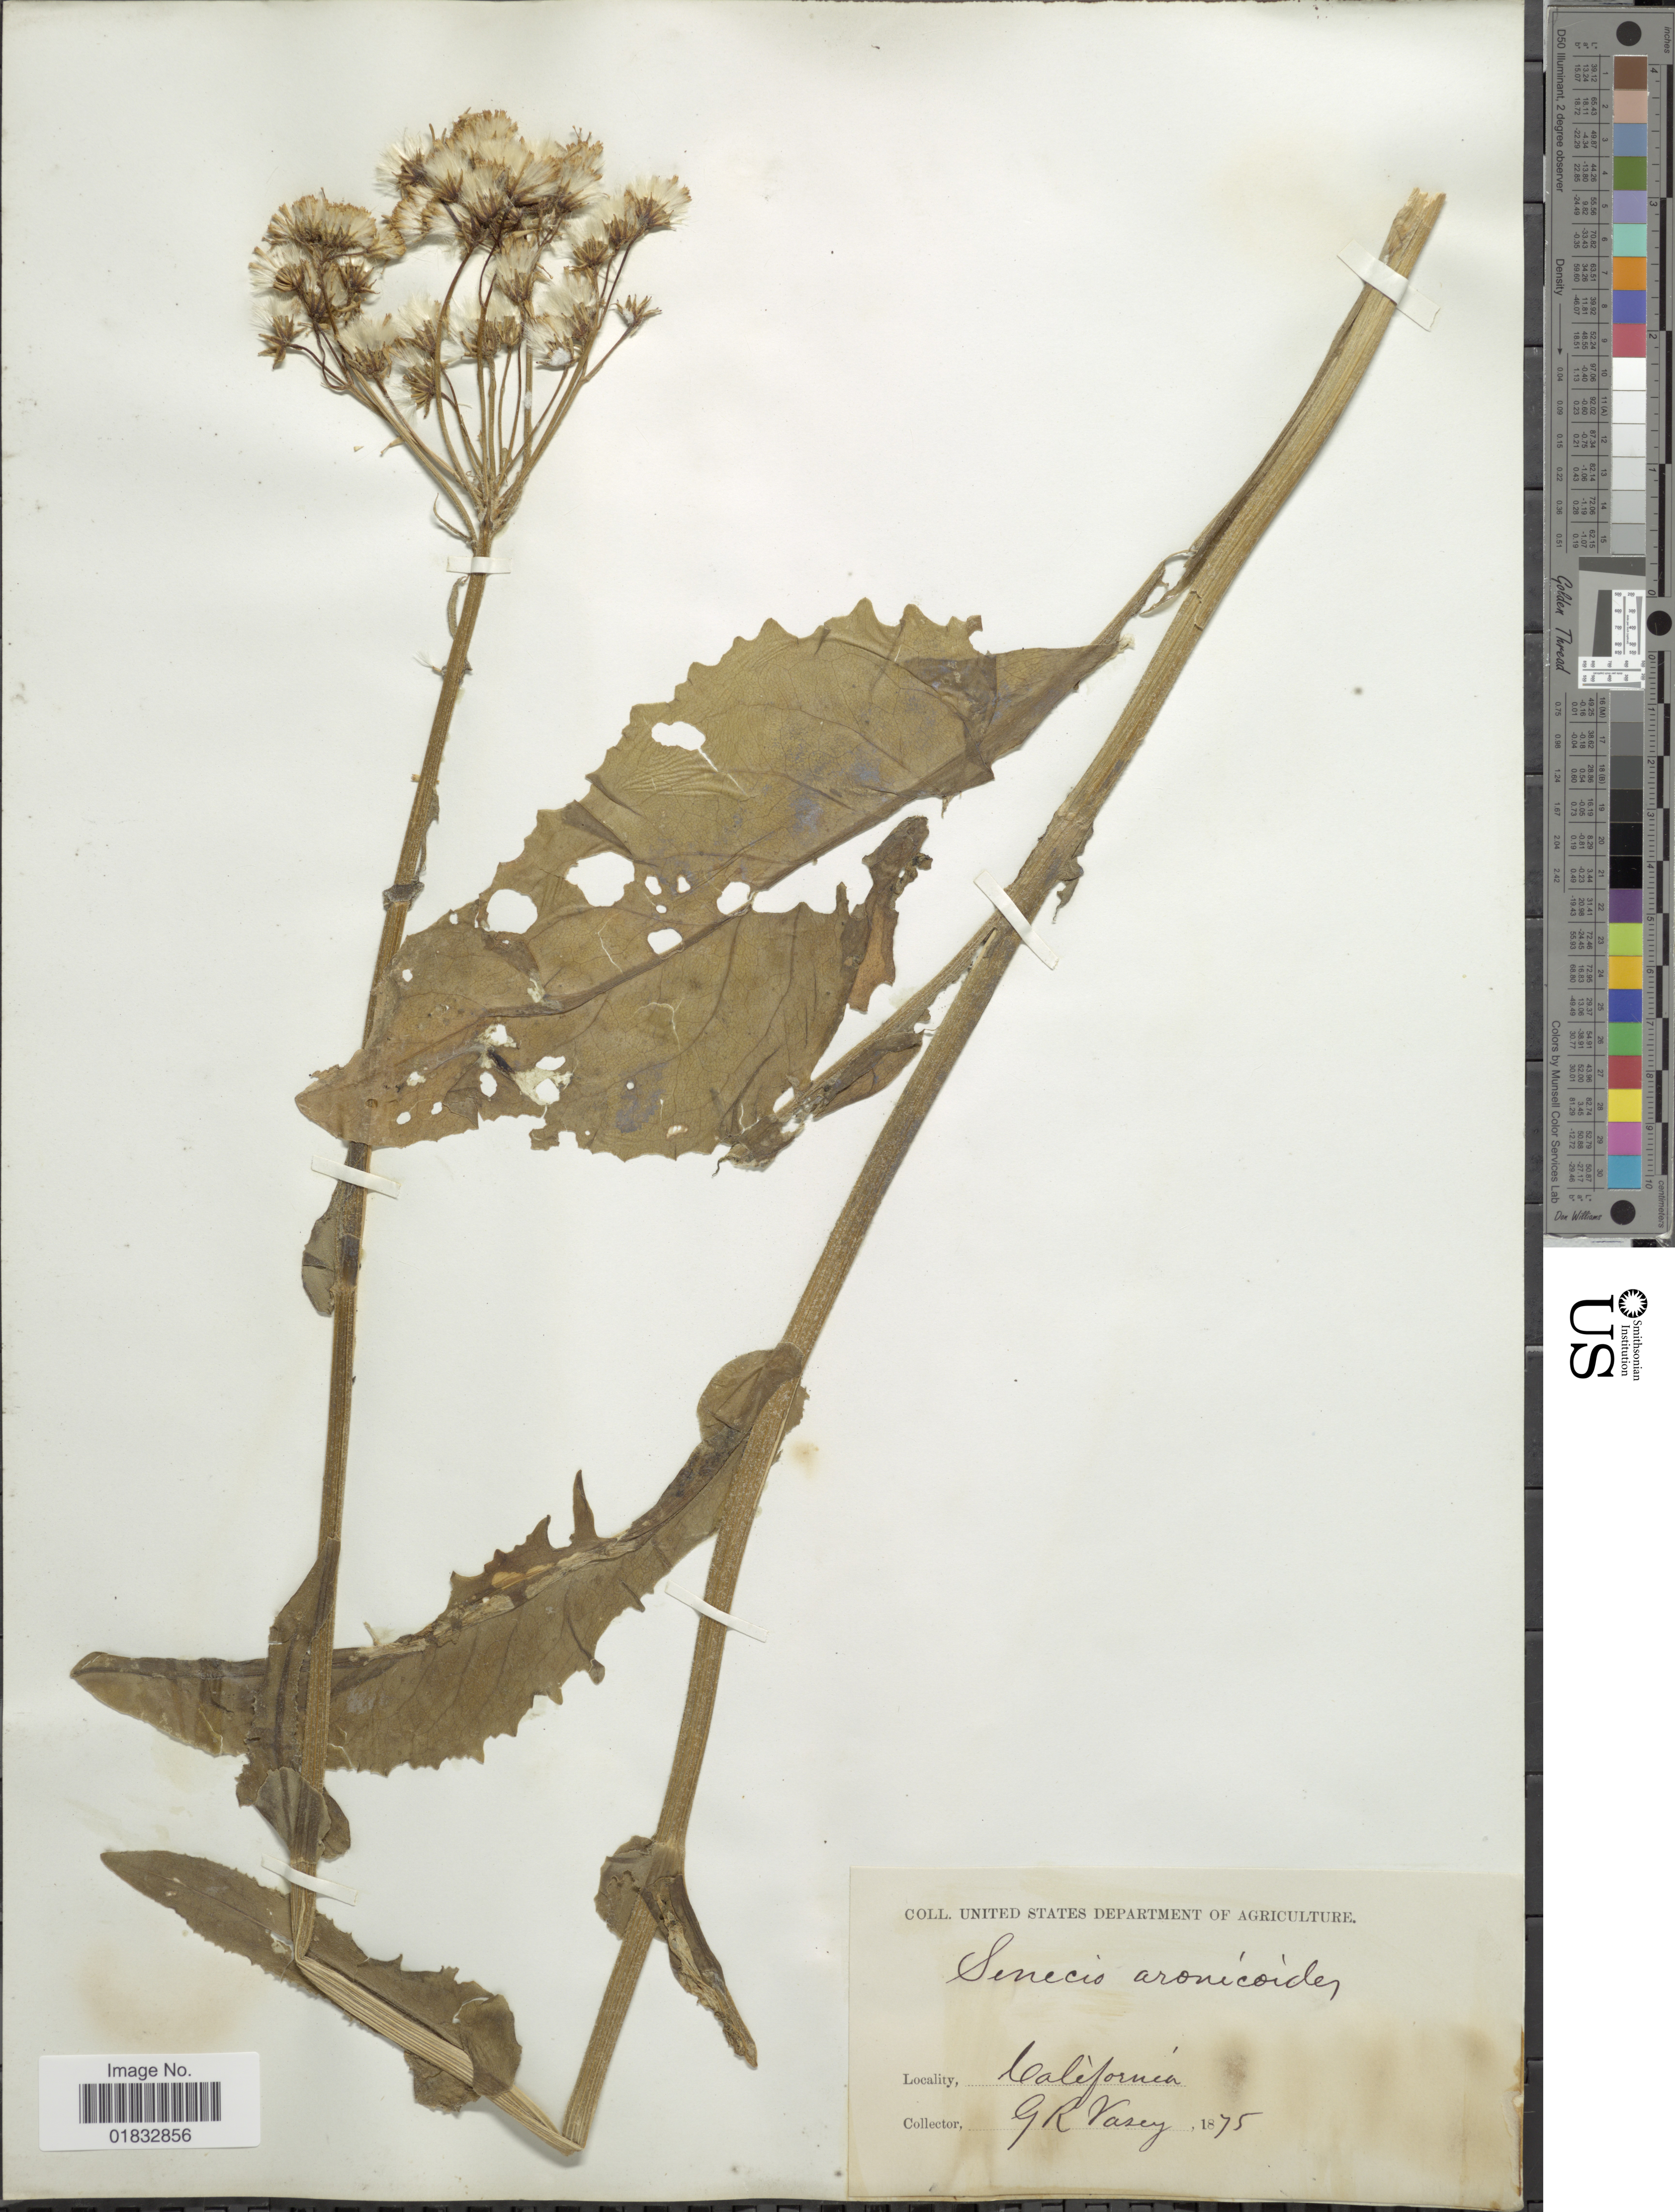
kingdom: Plantae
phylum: Tracheophyta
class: Magnoliopsida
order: Asterales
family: Asteraceae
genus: Senecio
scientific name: Senecio aronicoides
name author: DC.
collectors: G. R. Vasey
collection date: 1875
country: United States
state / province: California